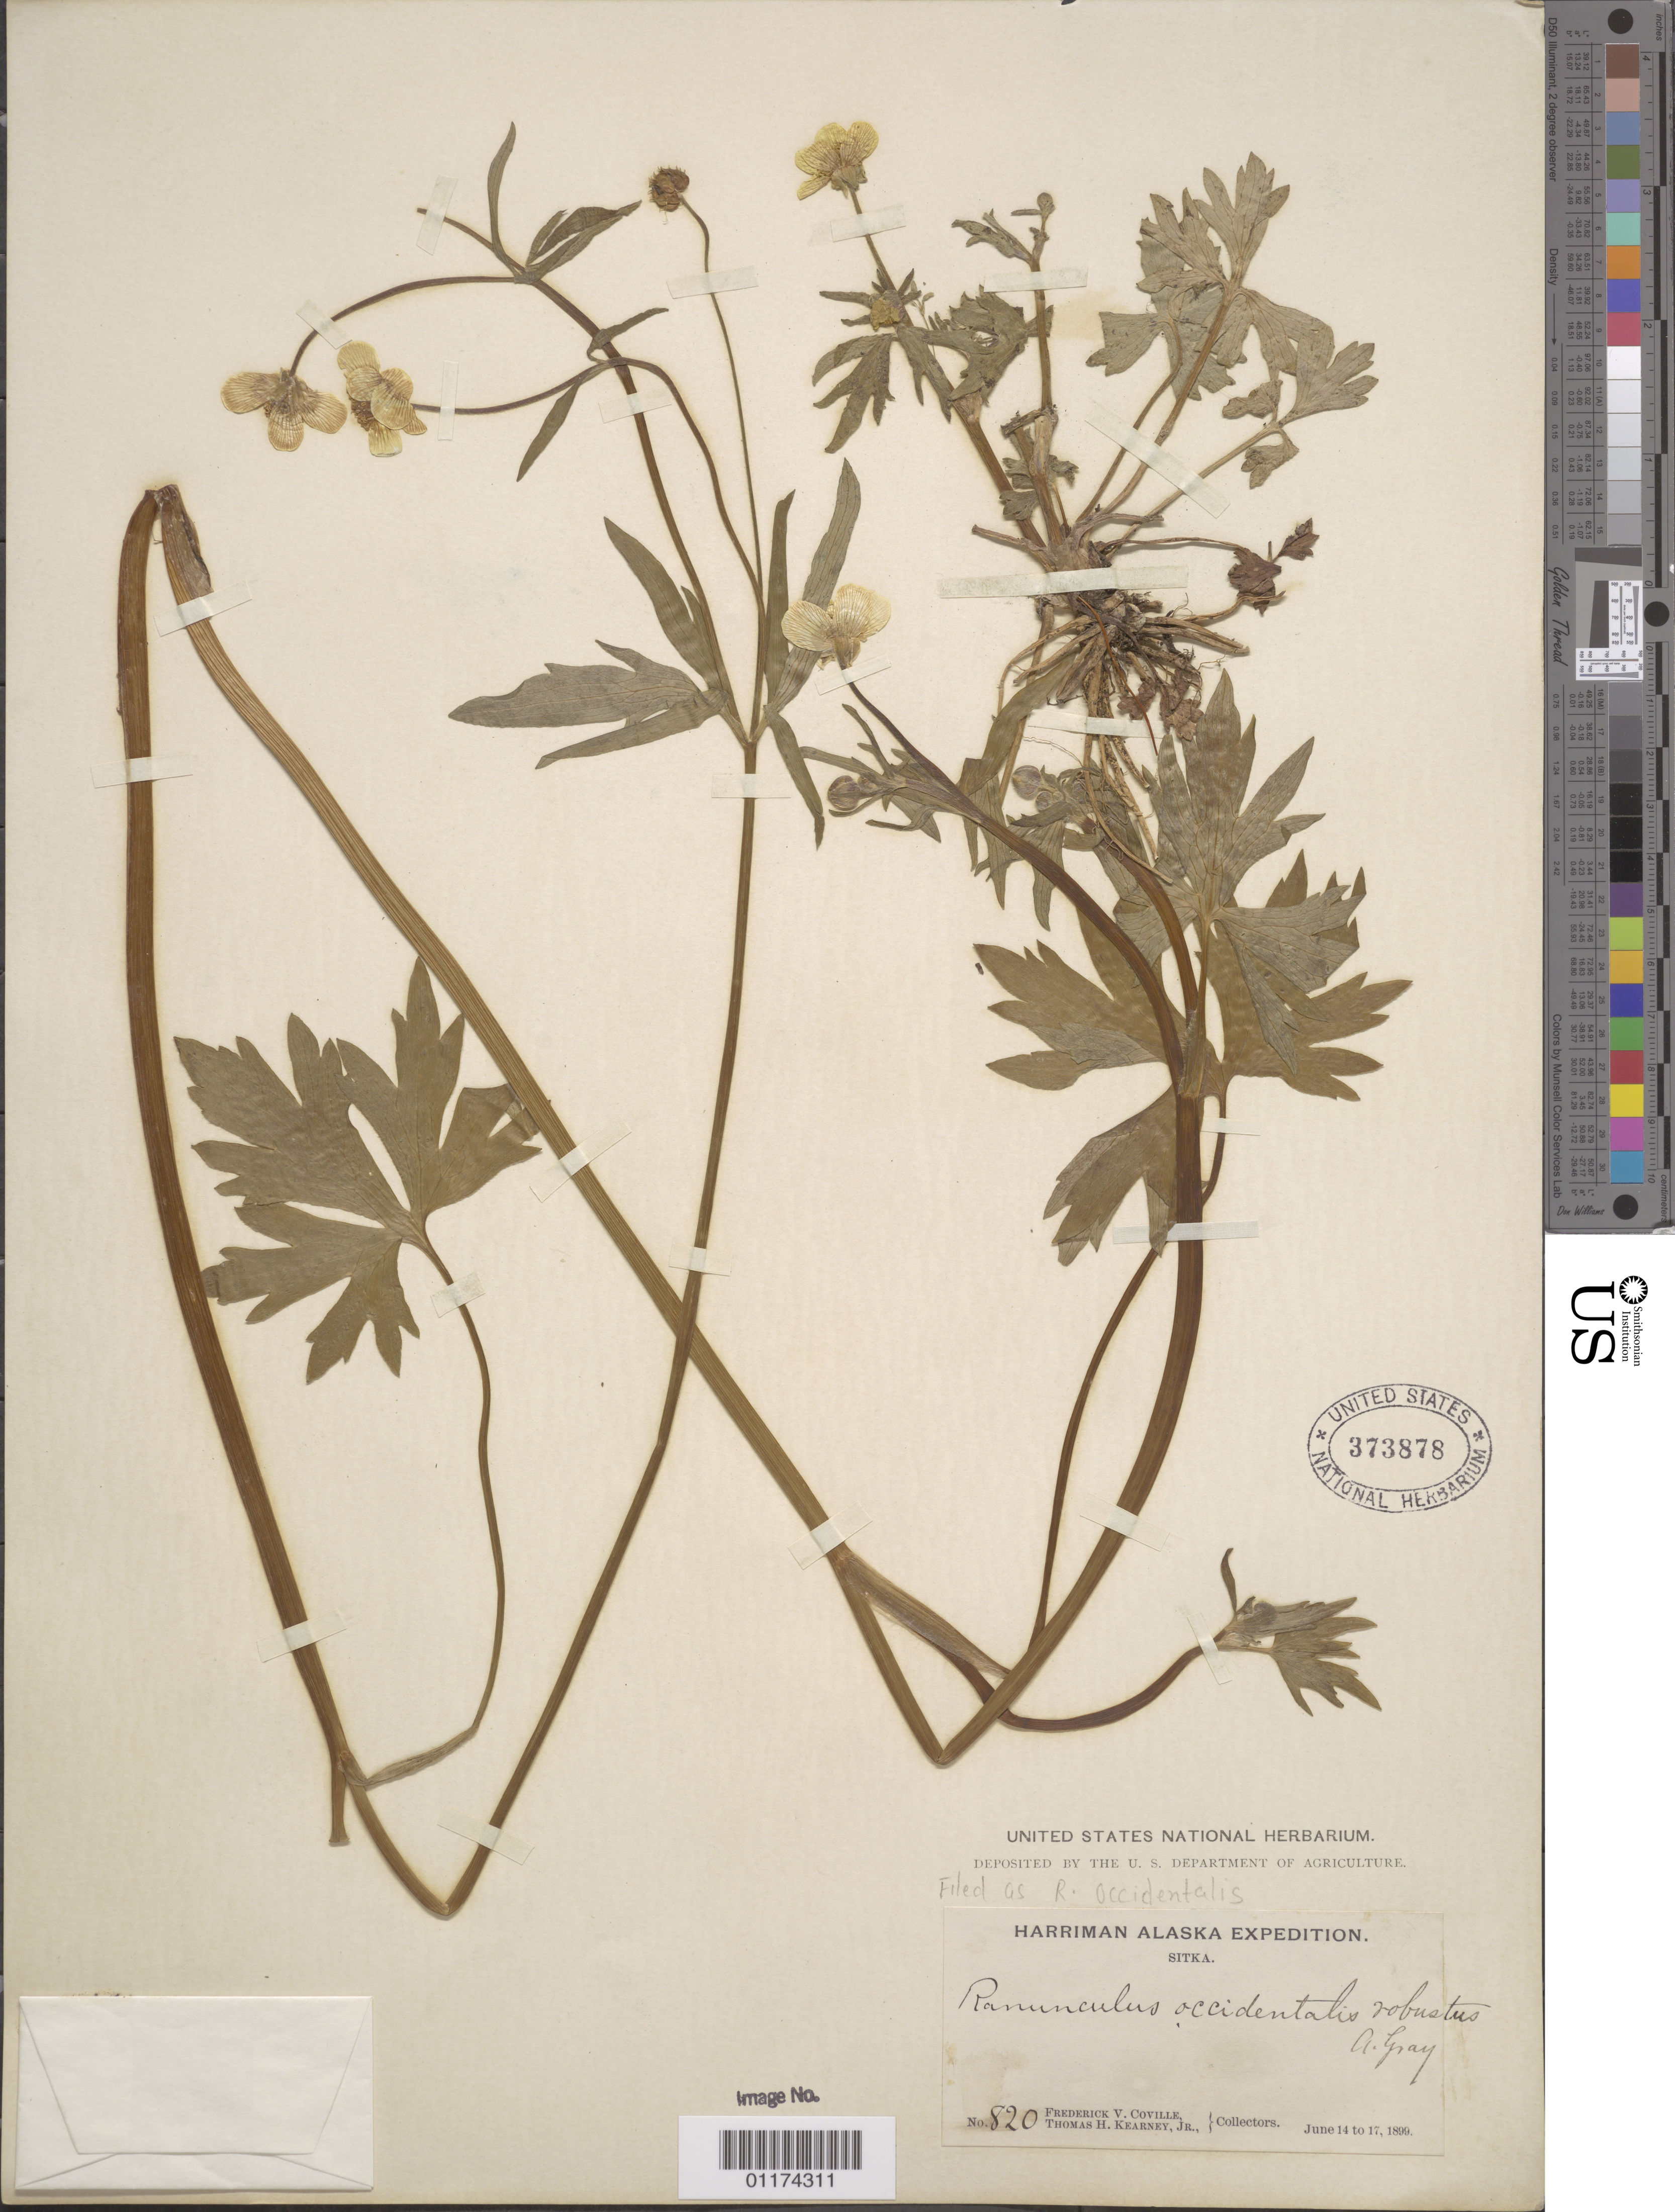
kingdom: Plantae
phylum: Tracheophyta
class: Magnoliopsida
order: Ranunculales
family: Ranunculaceae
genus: Ranunculus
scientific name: Ranunculus occidentalis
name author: Nutt.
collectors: F. V. Coville & T. H. Kearney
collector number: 820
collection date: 1899-06-14/1899-06-17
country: United States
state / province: Alaska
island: Baranof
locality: Sitka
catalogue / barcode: US 373878